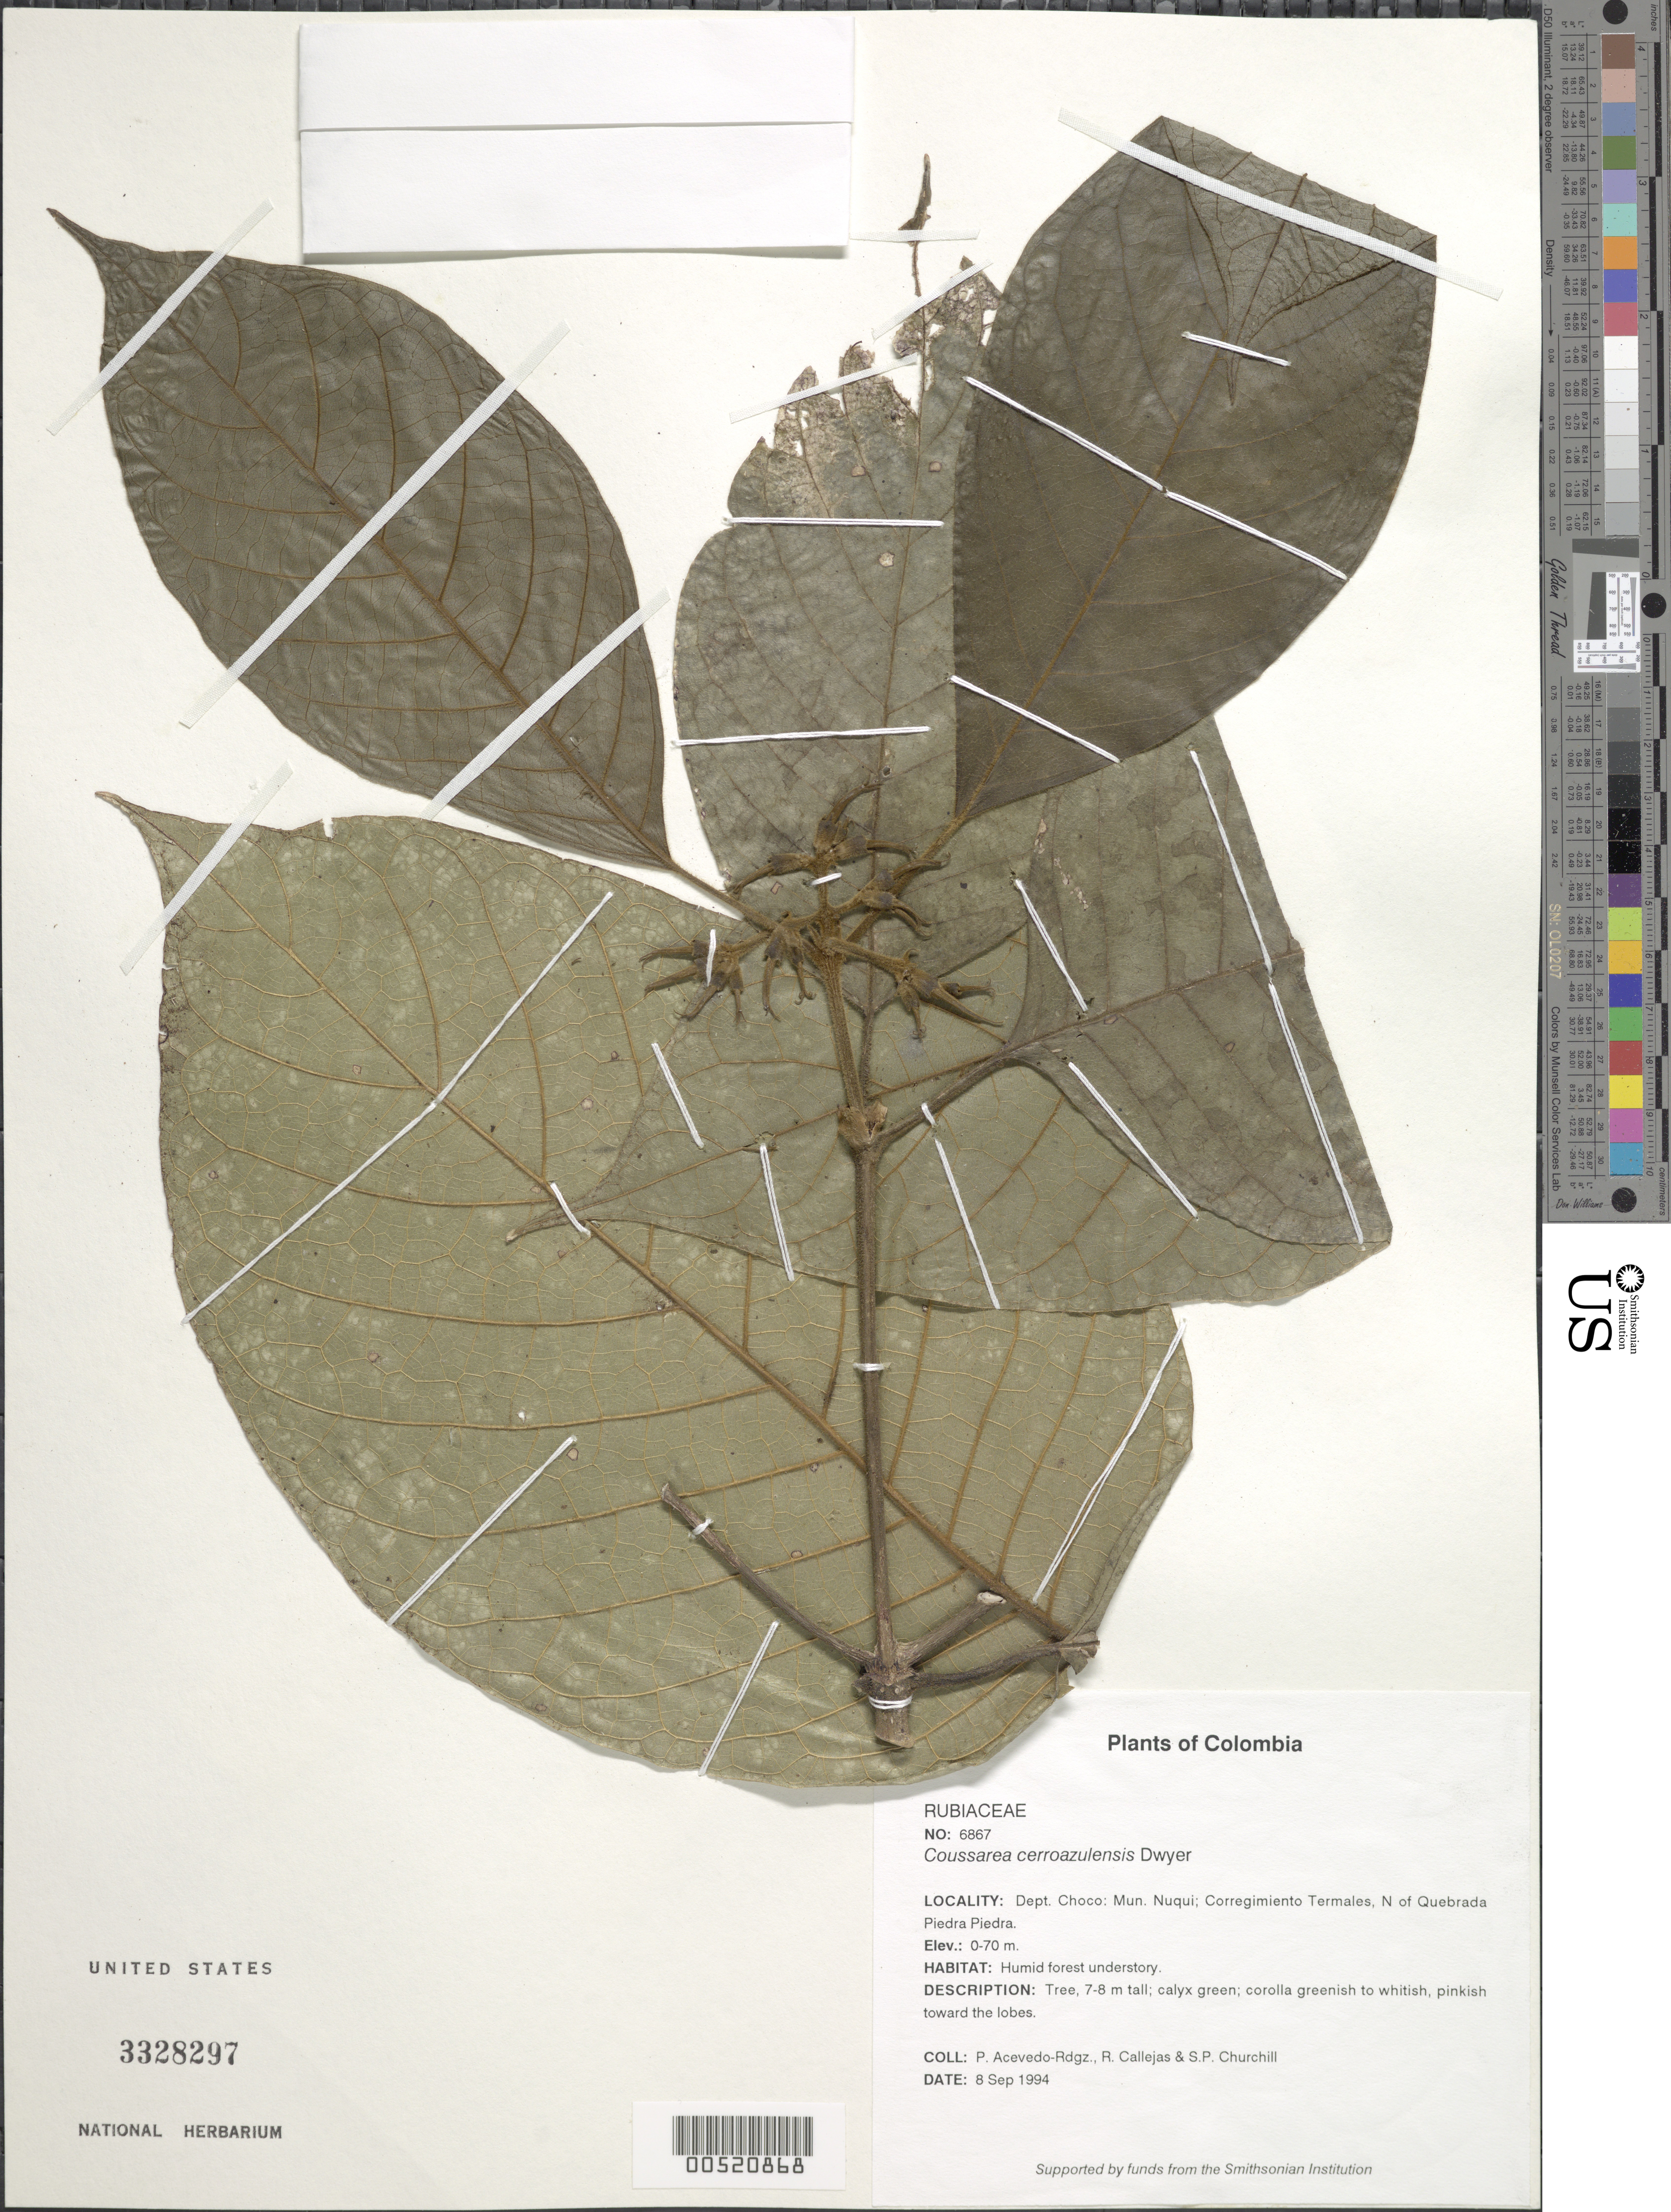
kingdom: Plantae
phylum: Tracheophyta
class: Magnoliopsida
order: Gentianales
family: Rubiaceae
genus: Coussarea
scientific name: Coussarea enneantha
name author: Standl.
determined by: Taylor, Charlotte M.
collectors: P. Acevedo-Rodr., R. Callejas & S. Churchill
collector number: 6867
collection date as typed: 08 Sep 1994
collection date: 1994-09-08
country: Colombia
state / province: Chocó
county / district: Nuqui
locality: Depart. Choco; Mun. Nuqui; Corregimiento Termales, N of Quebrada Piedra Piedra.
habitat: Humid forest understory.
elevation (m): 0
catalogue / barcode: US 3328297